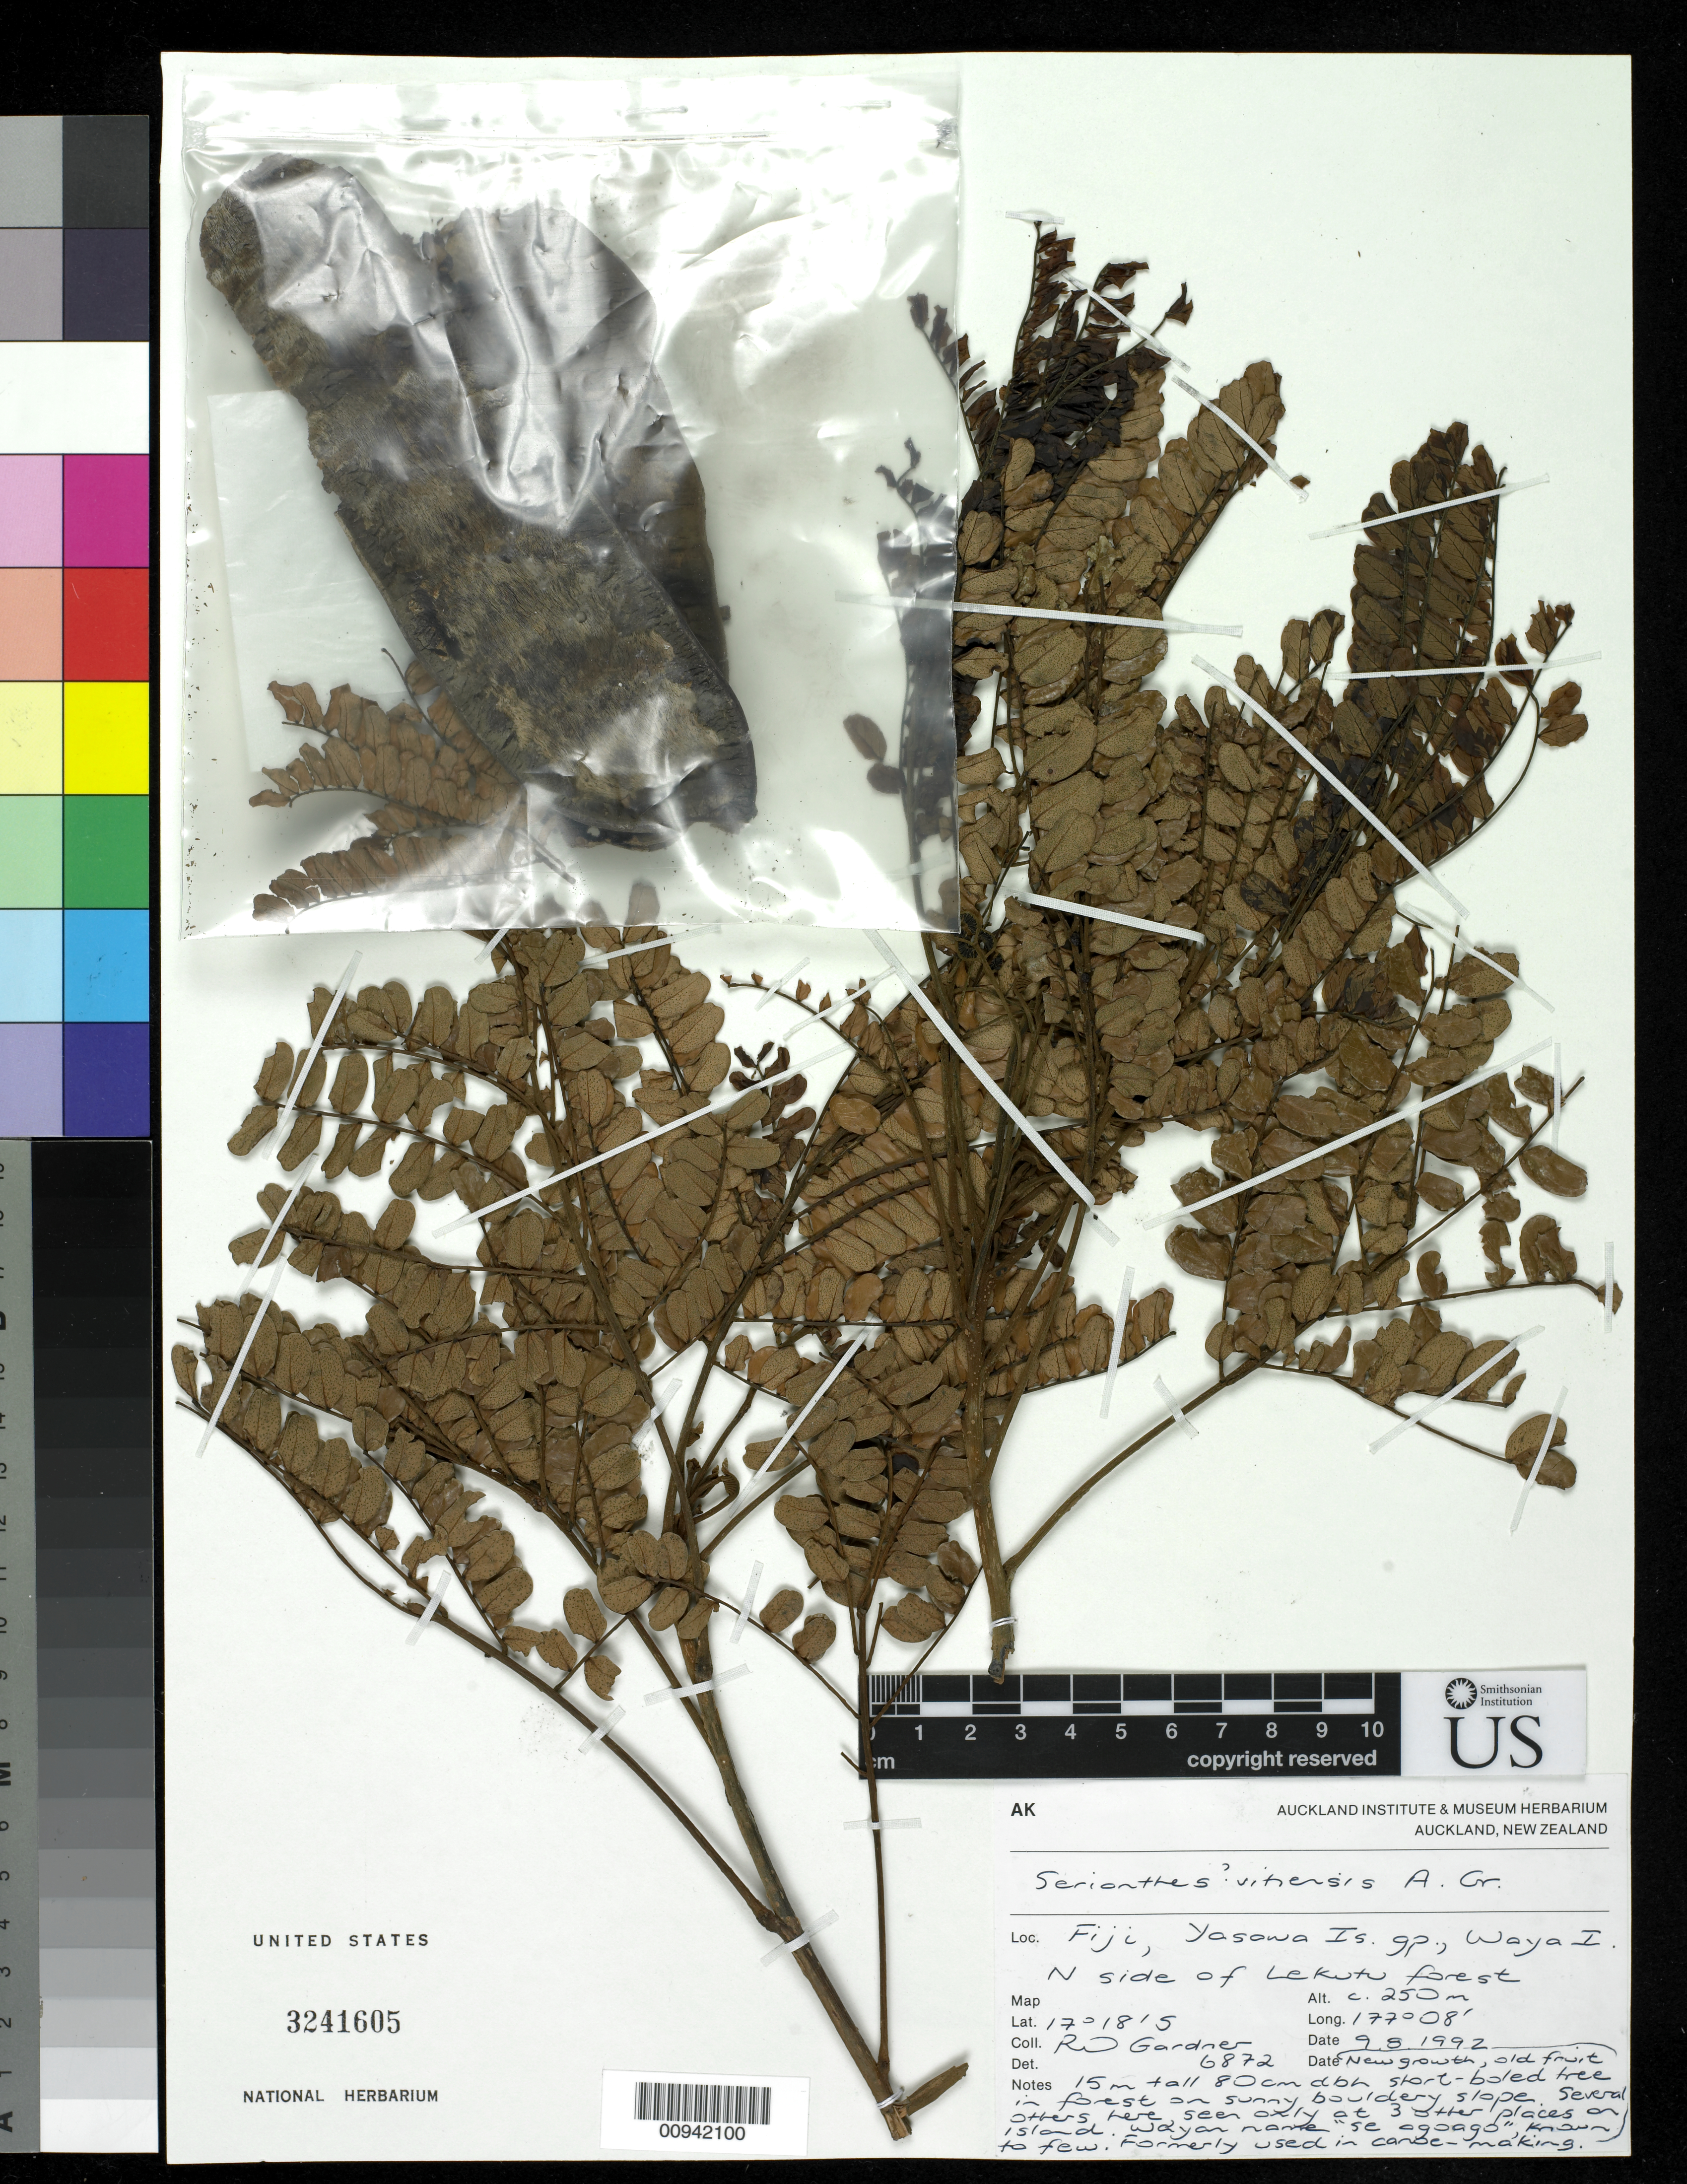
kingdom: Plantae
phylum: Tracheophyta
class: Magnoliopsida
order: Fabales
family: Fabaceae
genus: Serianthes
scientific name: Serianthes vitiensis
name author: A. Gray in Wilkes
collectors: R. O. Gardner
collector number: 6872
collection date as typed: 08 Sep 1992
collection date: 1992-09-08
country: Fiji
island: Waya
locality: Fiji, Yasowa Isl. gp., Waya I., N side of Lekutu forest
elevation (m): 250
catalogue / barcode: US 3241605